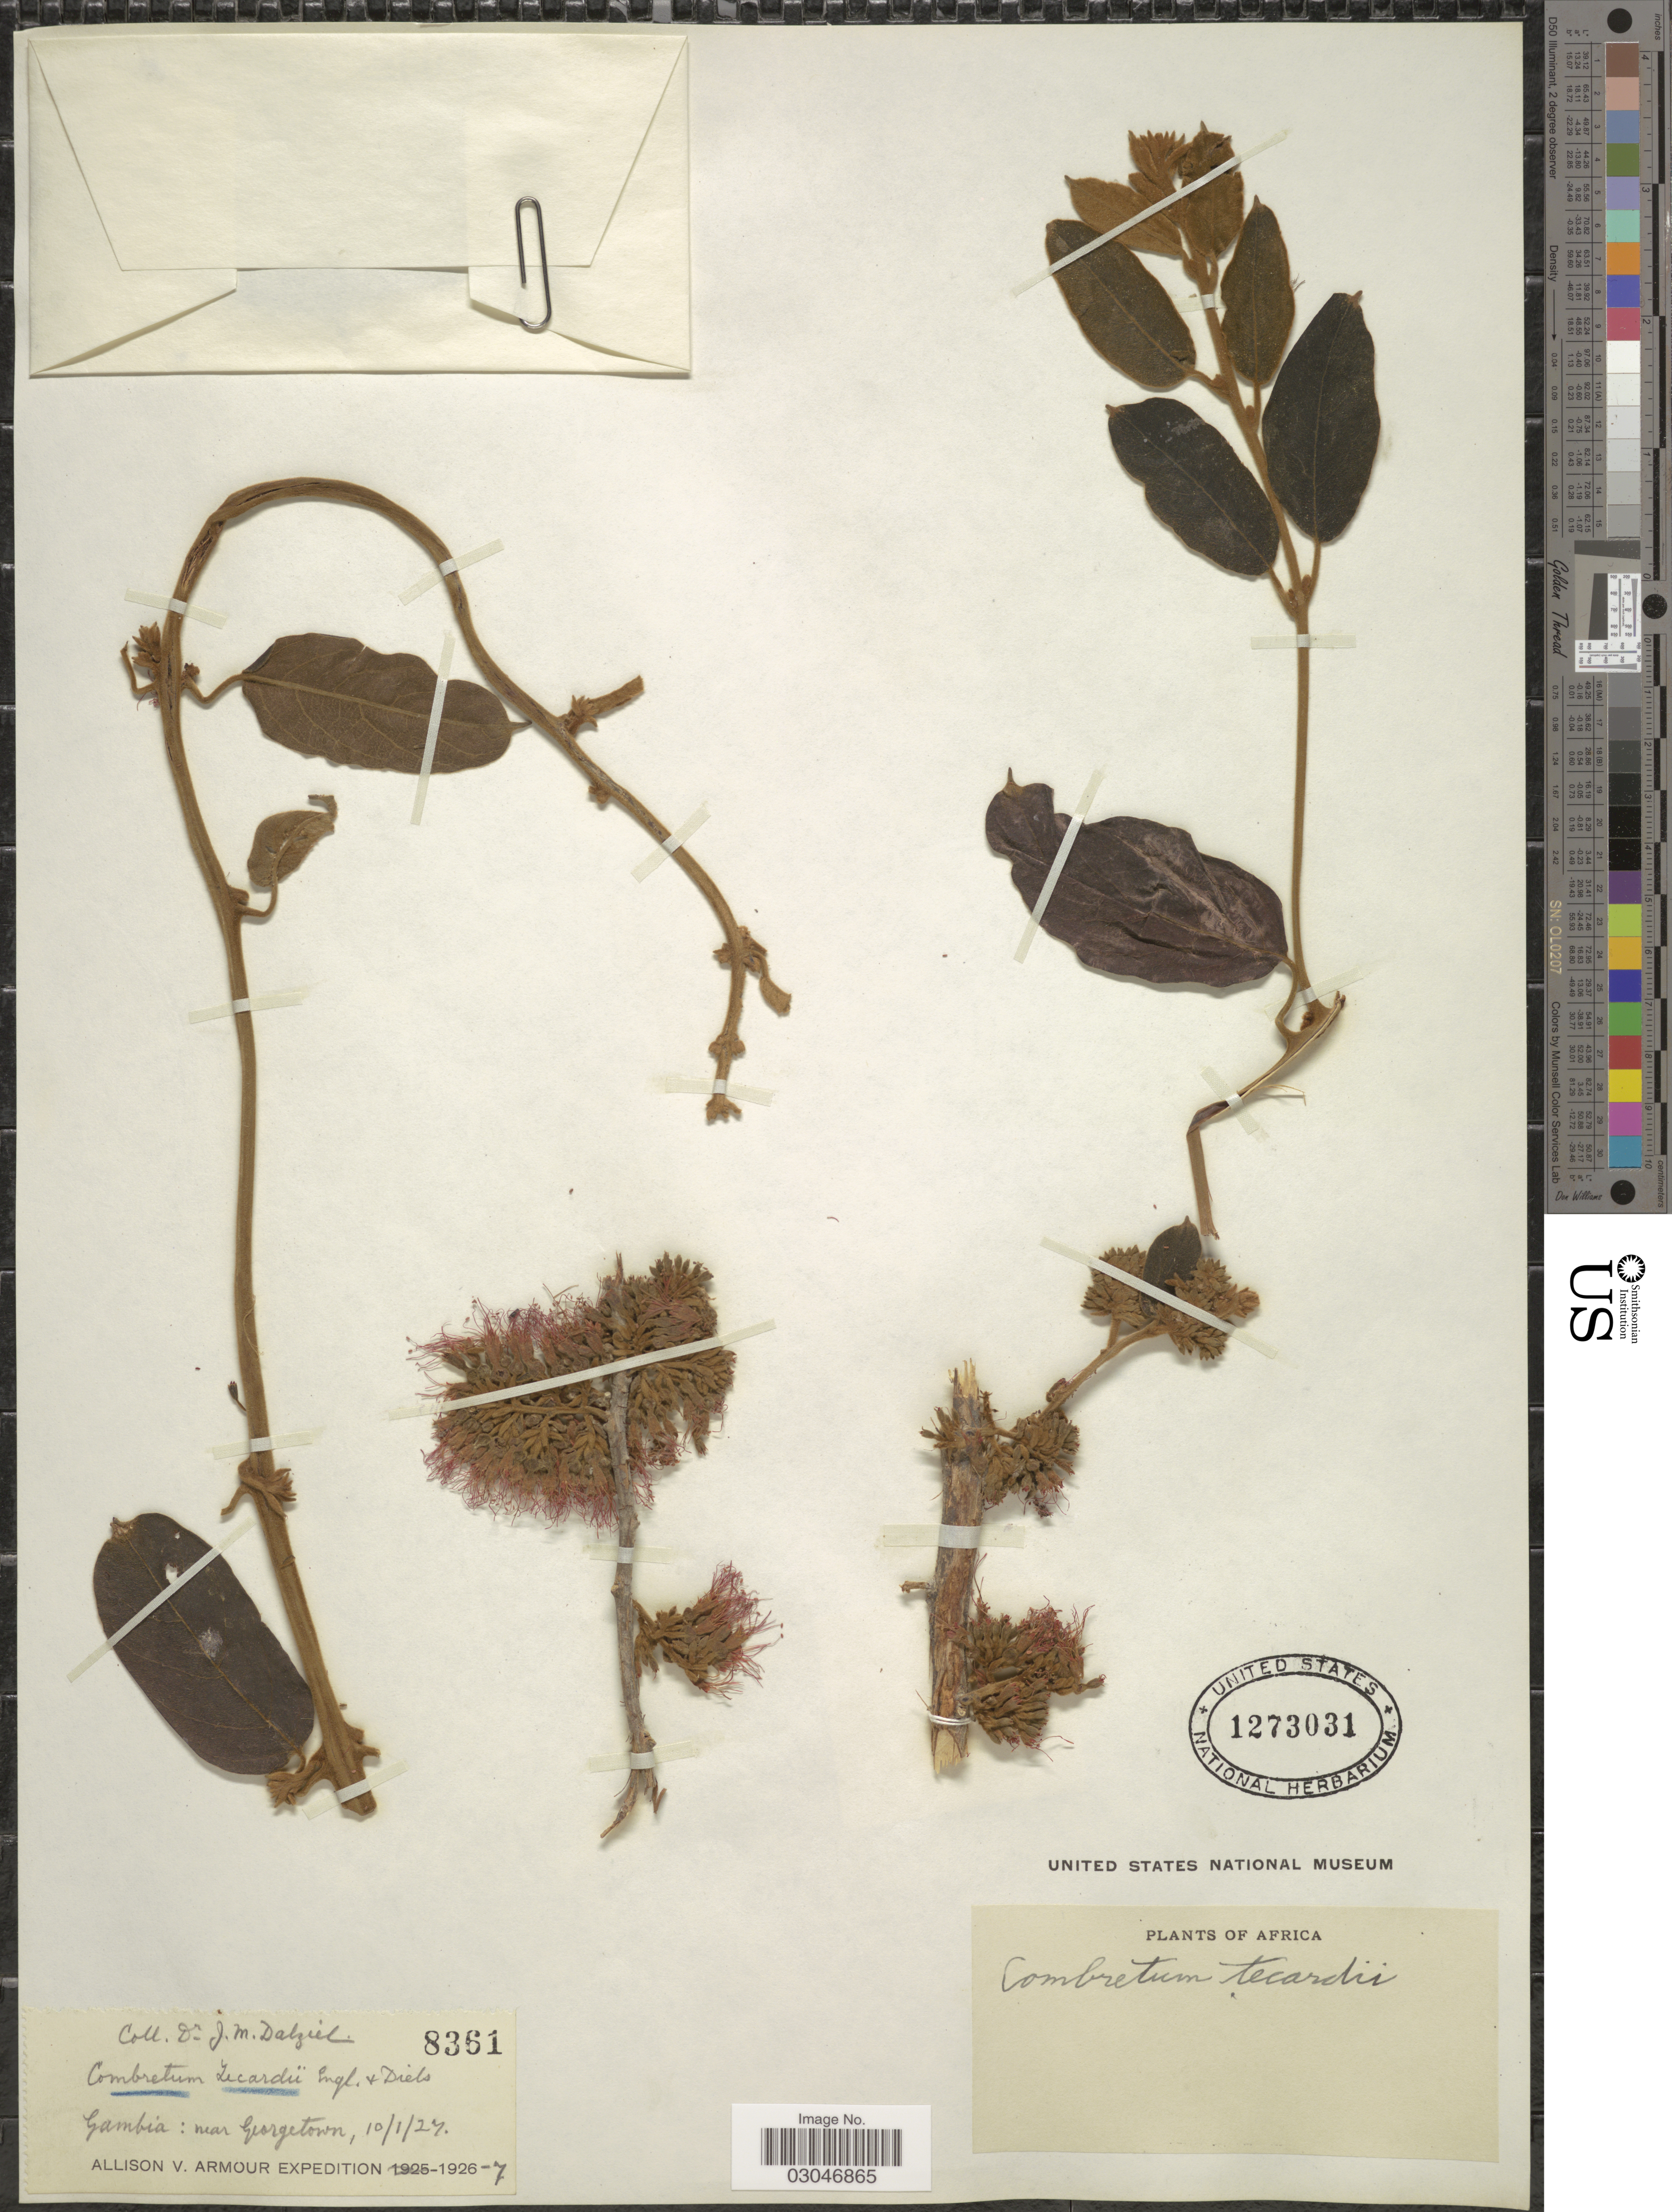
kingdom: Plantae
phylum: Tracheophyta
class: Magnoliopsida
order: Myrtales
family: Combretaceae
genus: Combretum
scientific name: Combretum lecardii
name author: Engl. & Diels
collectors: J. Dalziel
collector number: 8361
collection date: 1927-01-10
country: Gambia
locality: Near Georgetown.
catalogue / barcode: US 1273031